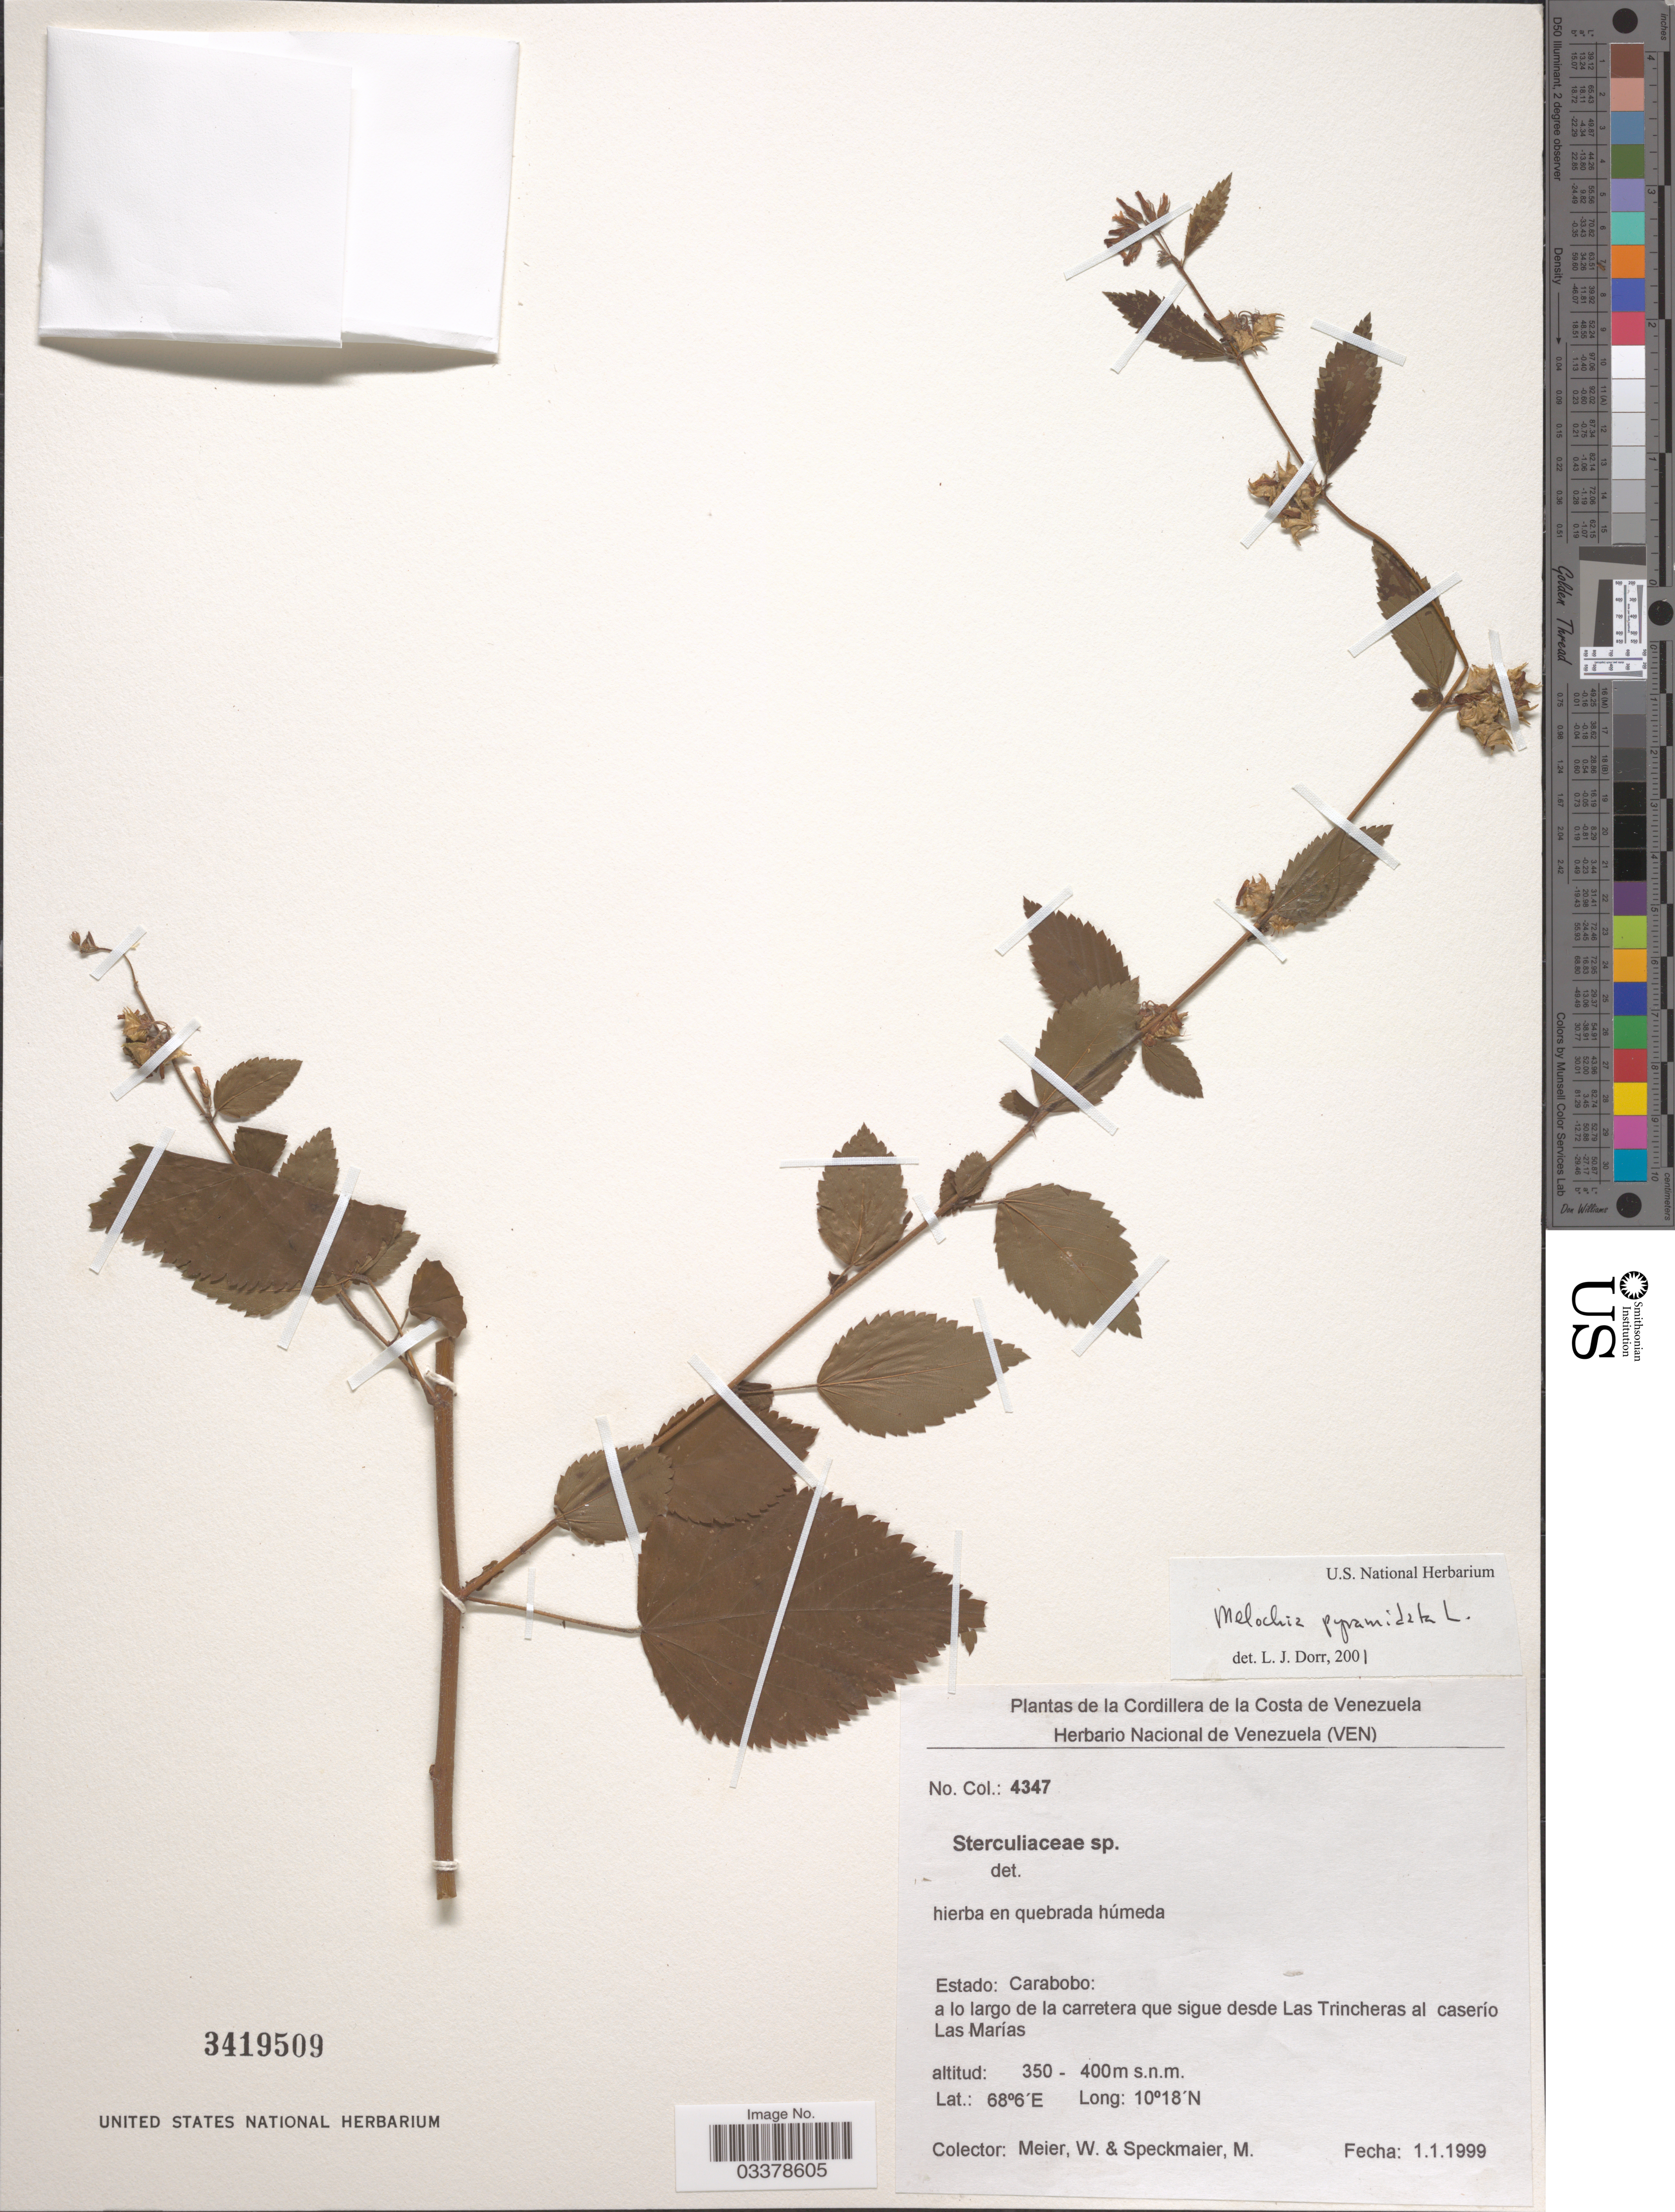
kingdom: Plantae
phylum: Tracheophyta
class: Magnoliopsida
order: Malvales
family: Malvaceae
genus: Melochia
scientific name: Melochia pyramidata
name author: L.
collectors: W. Meier & M. Speckmaier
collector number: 4347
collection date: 1999-01-01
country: Venezuela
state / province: Carabobo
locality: De la Cordillera de la Costa de Venezuela. A lo largo de la carretera que sigue desde Las Trincheras al caserío Las Marías.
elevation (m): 350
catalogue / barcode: US 3419509